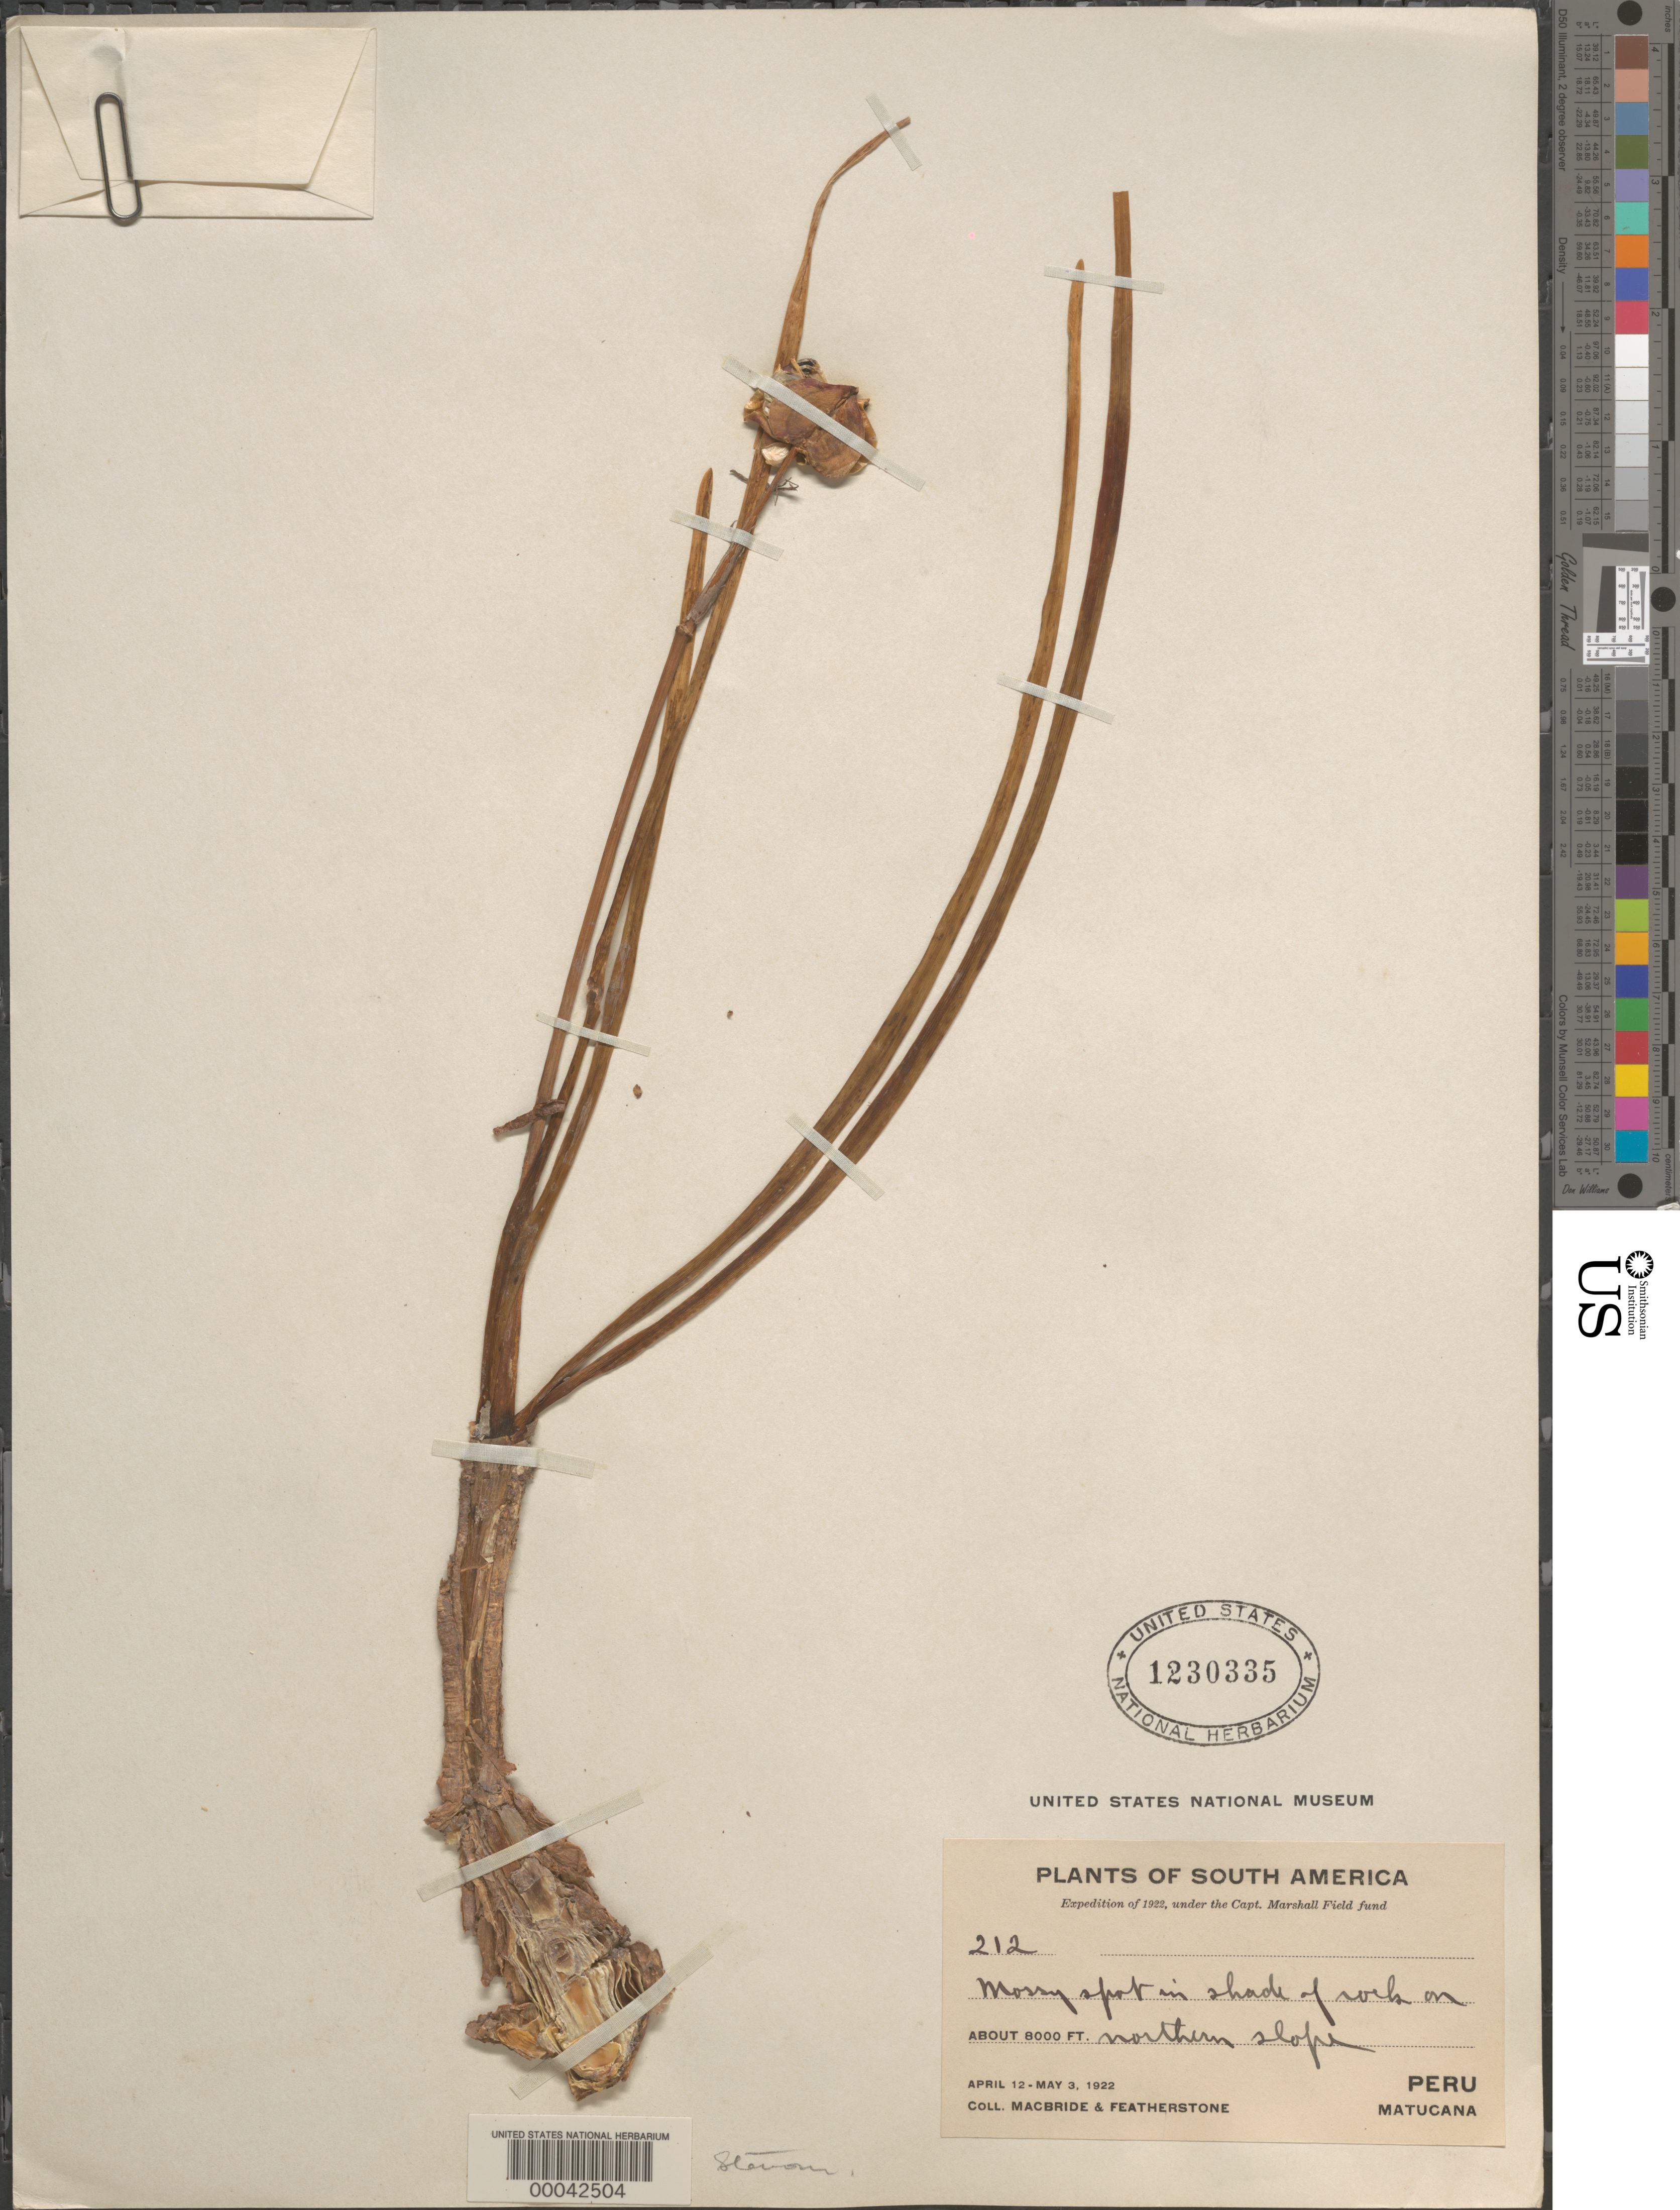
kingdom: Plantae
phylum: Tracheophyta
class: Liliopsida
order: Asparagales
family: Amaryllidaceae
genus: Stenomesson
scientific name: Stenomesson sp.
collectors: J. F. Macbride & W. Featherstone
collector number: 212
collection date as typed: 12 Apr 1922 to 03 May 1922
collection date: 1922-04-12/1922-05-03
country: Peru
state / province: Lima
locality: Matucana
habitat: Mossy spot in shade of rock on nothern slope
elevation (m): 2438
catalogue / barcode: US 1230335